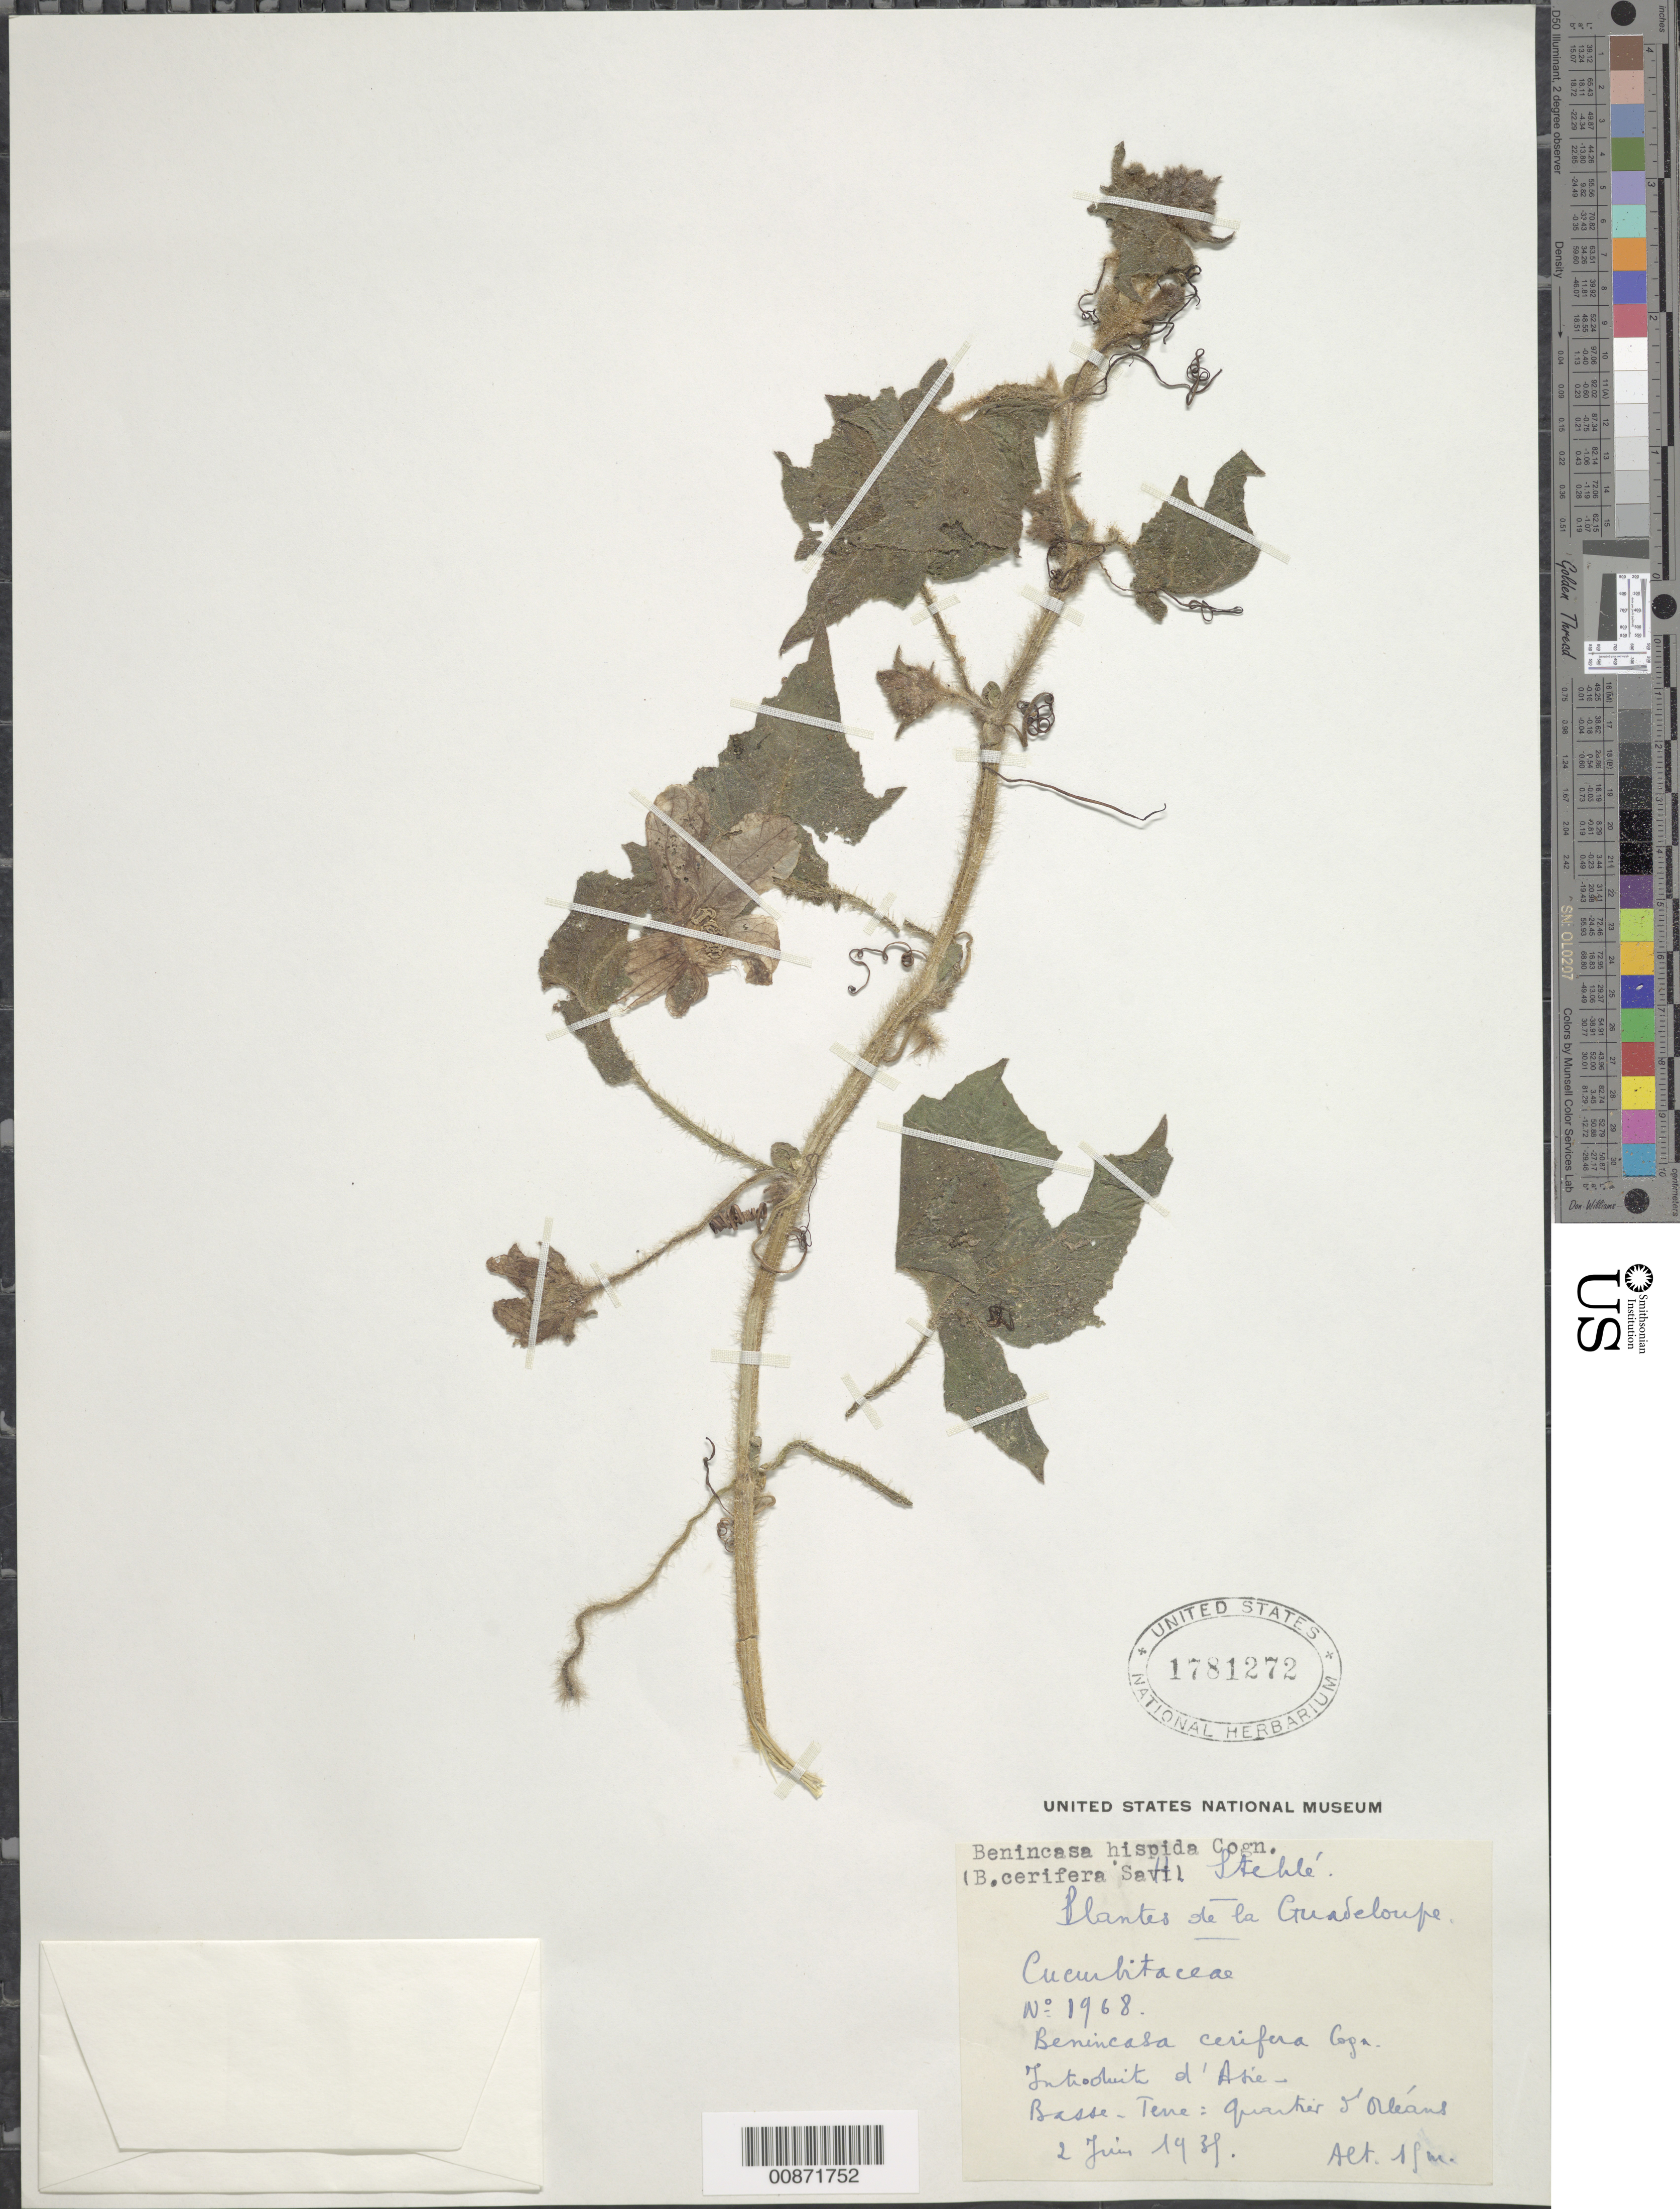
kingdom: Plantae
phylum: Tracheophyta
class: Magnoliopsida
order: Cucurbitales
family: Cucurbitaceae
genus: Benincasa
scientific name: Benincasa hispida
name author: (Thunb.) Cogn.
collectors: H. Stehlé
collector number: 1968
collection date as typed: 02 Jun 1939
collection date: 1939-06-02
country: Guadeloupe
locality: Basse-Terre: Quartier de Orléans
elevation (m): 18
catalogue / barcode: US 1781272